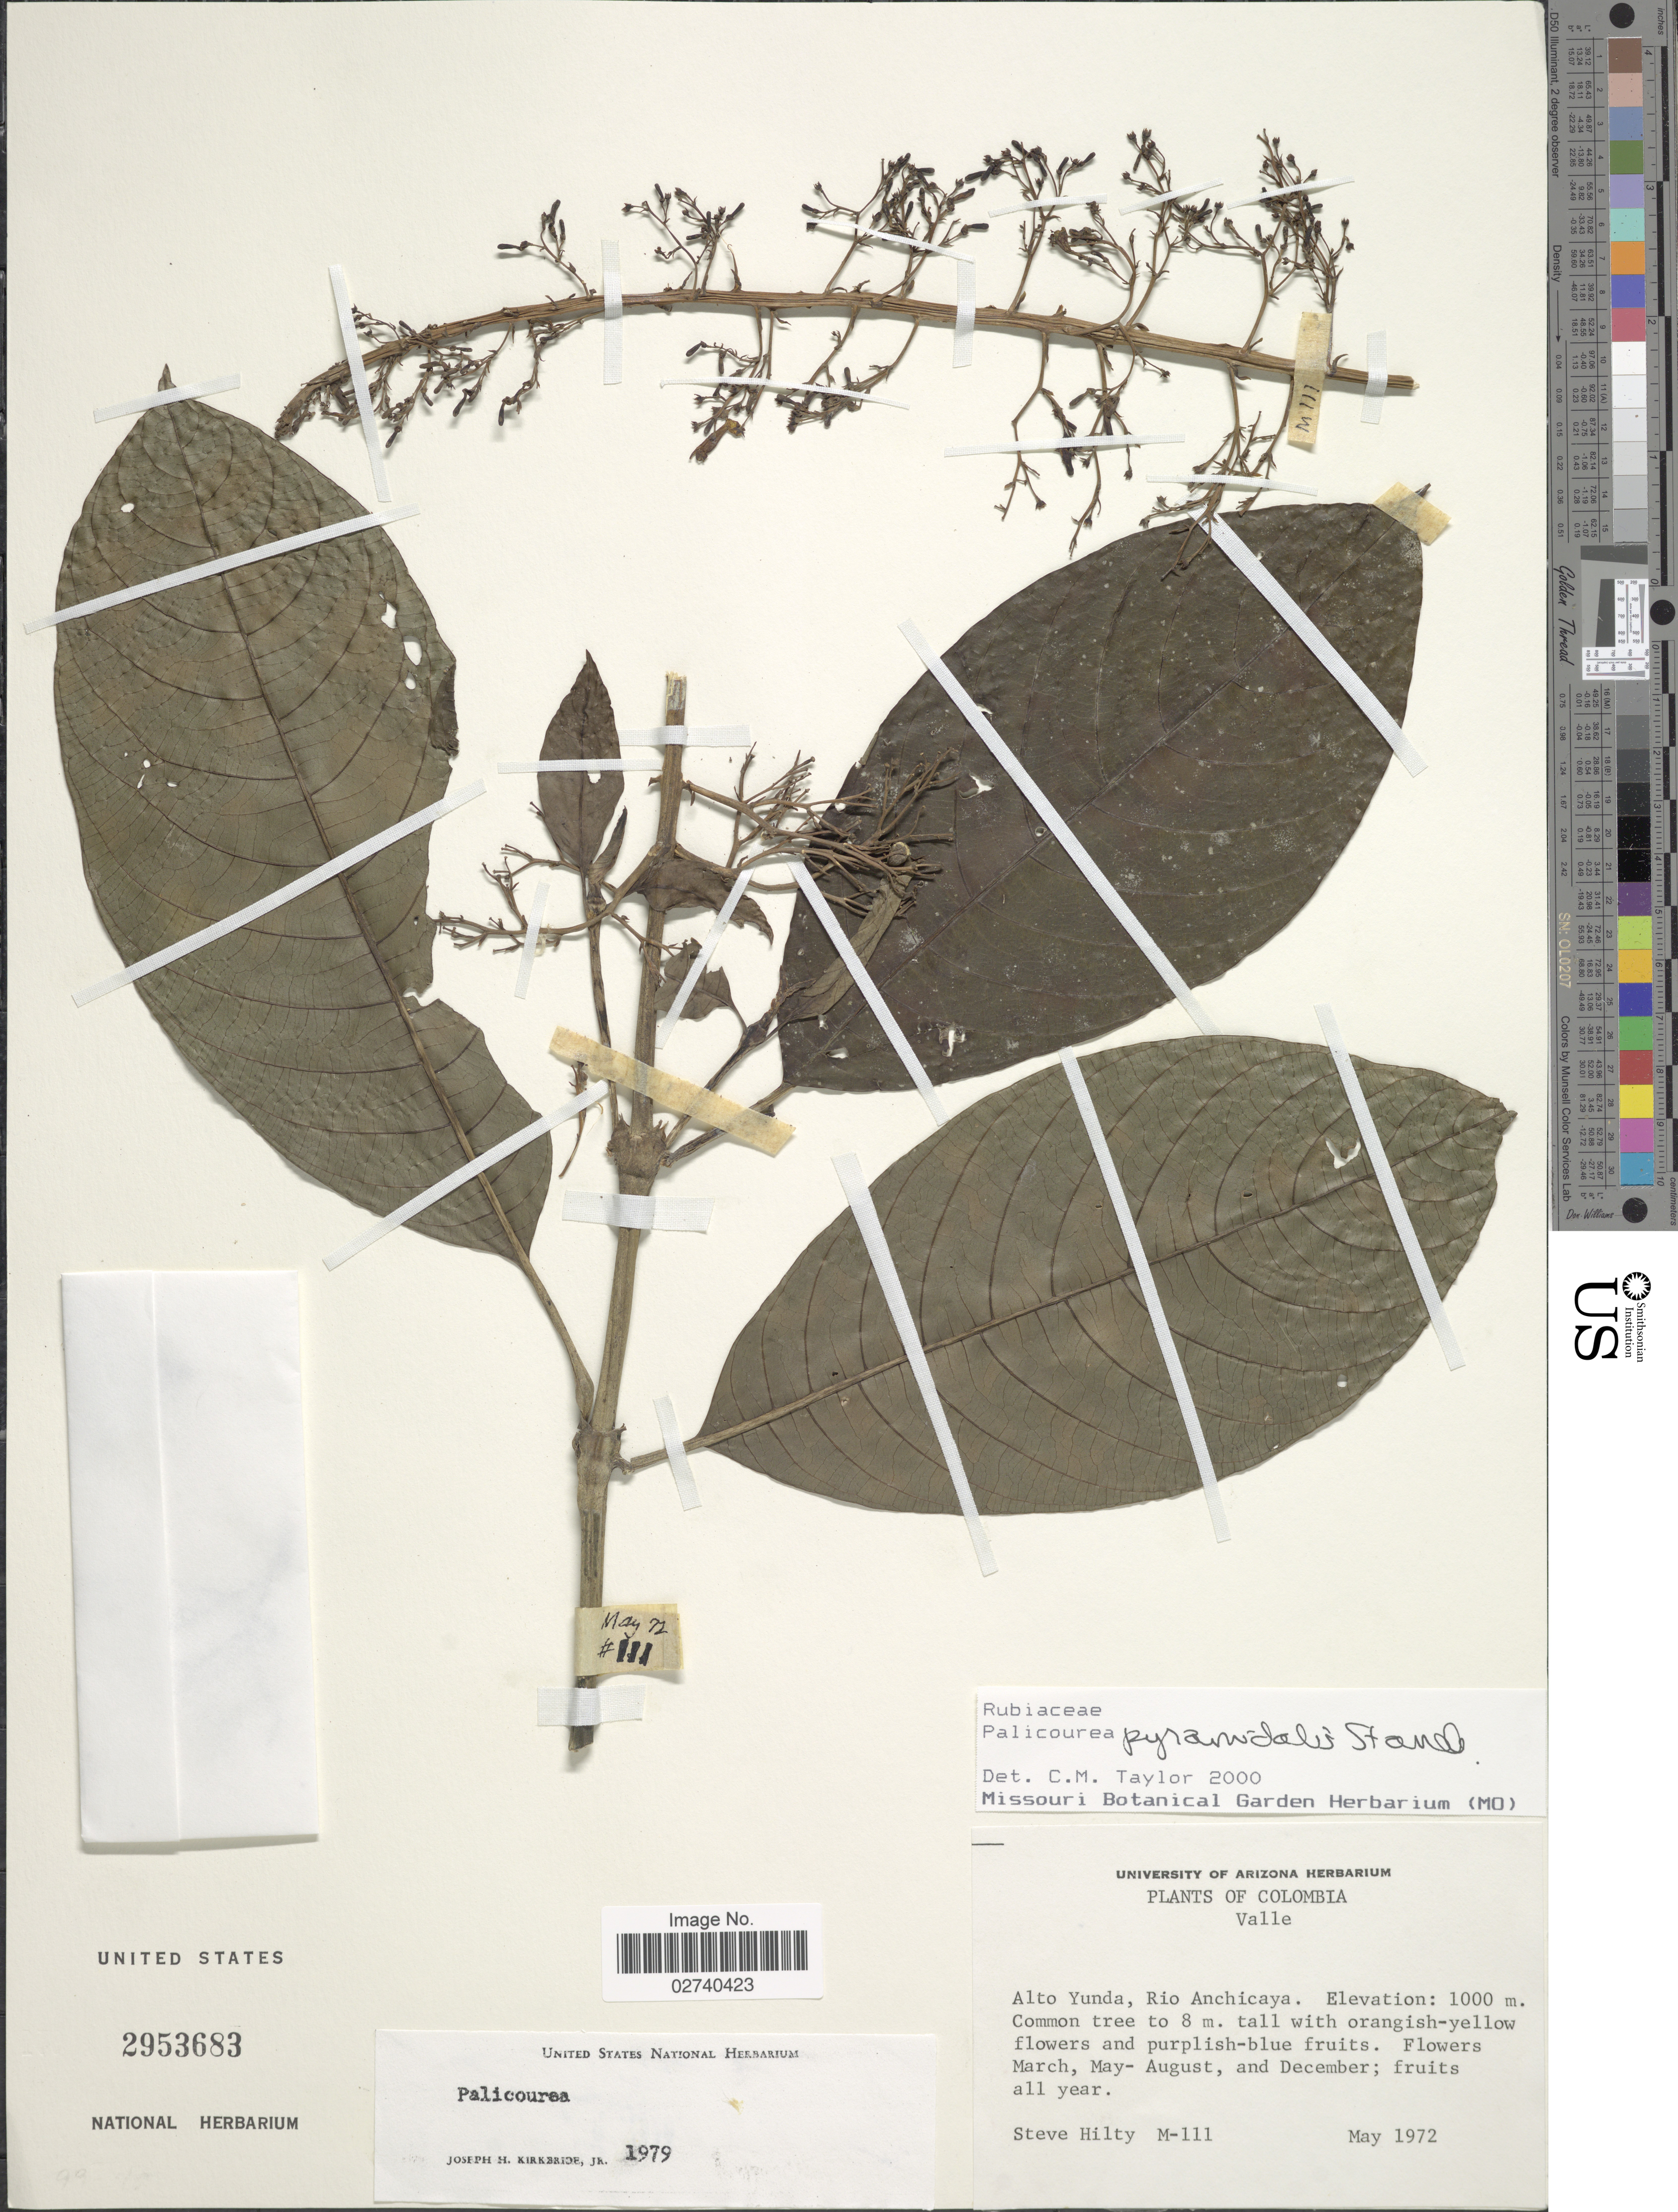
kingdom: Plantae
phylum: Tracheophyta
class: Magnoliopsida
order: Gentianales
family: Rubiaceae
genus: Palicourea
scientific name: Palicourea pyramidalis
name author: Standl.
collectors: S. Hilty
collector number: M-111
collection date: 1972-05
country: Colombia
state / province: Valle del Cauca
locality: Valle. Alto Yunda, Rio Anchicaya.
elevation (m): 1000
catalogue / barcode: US 2953683